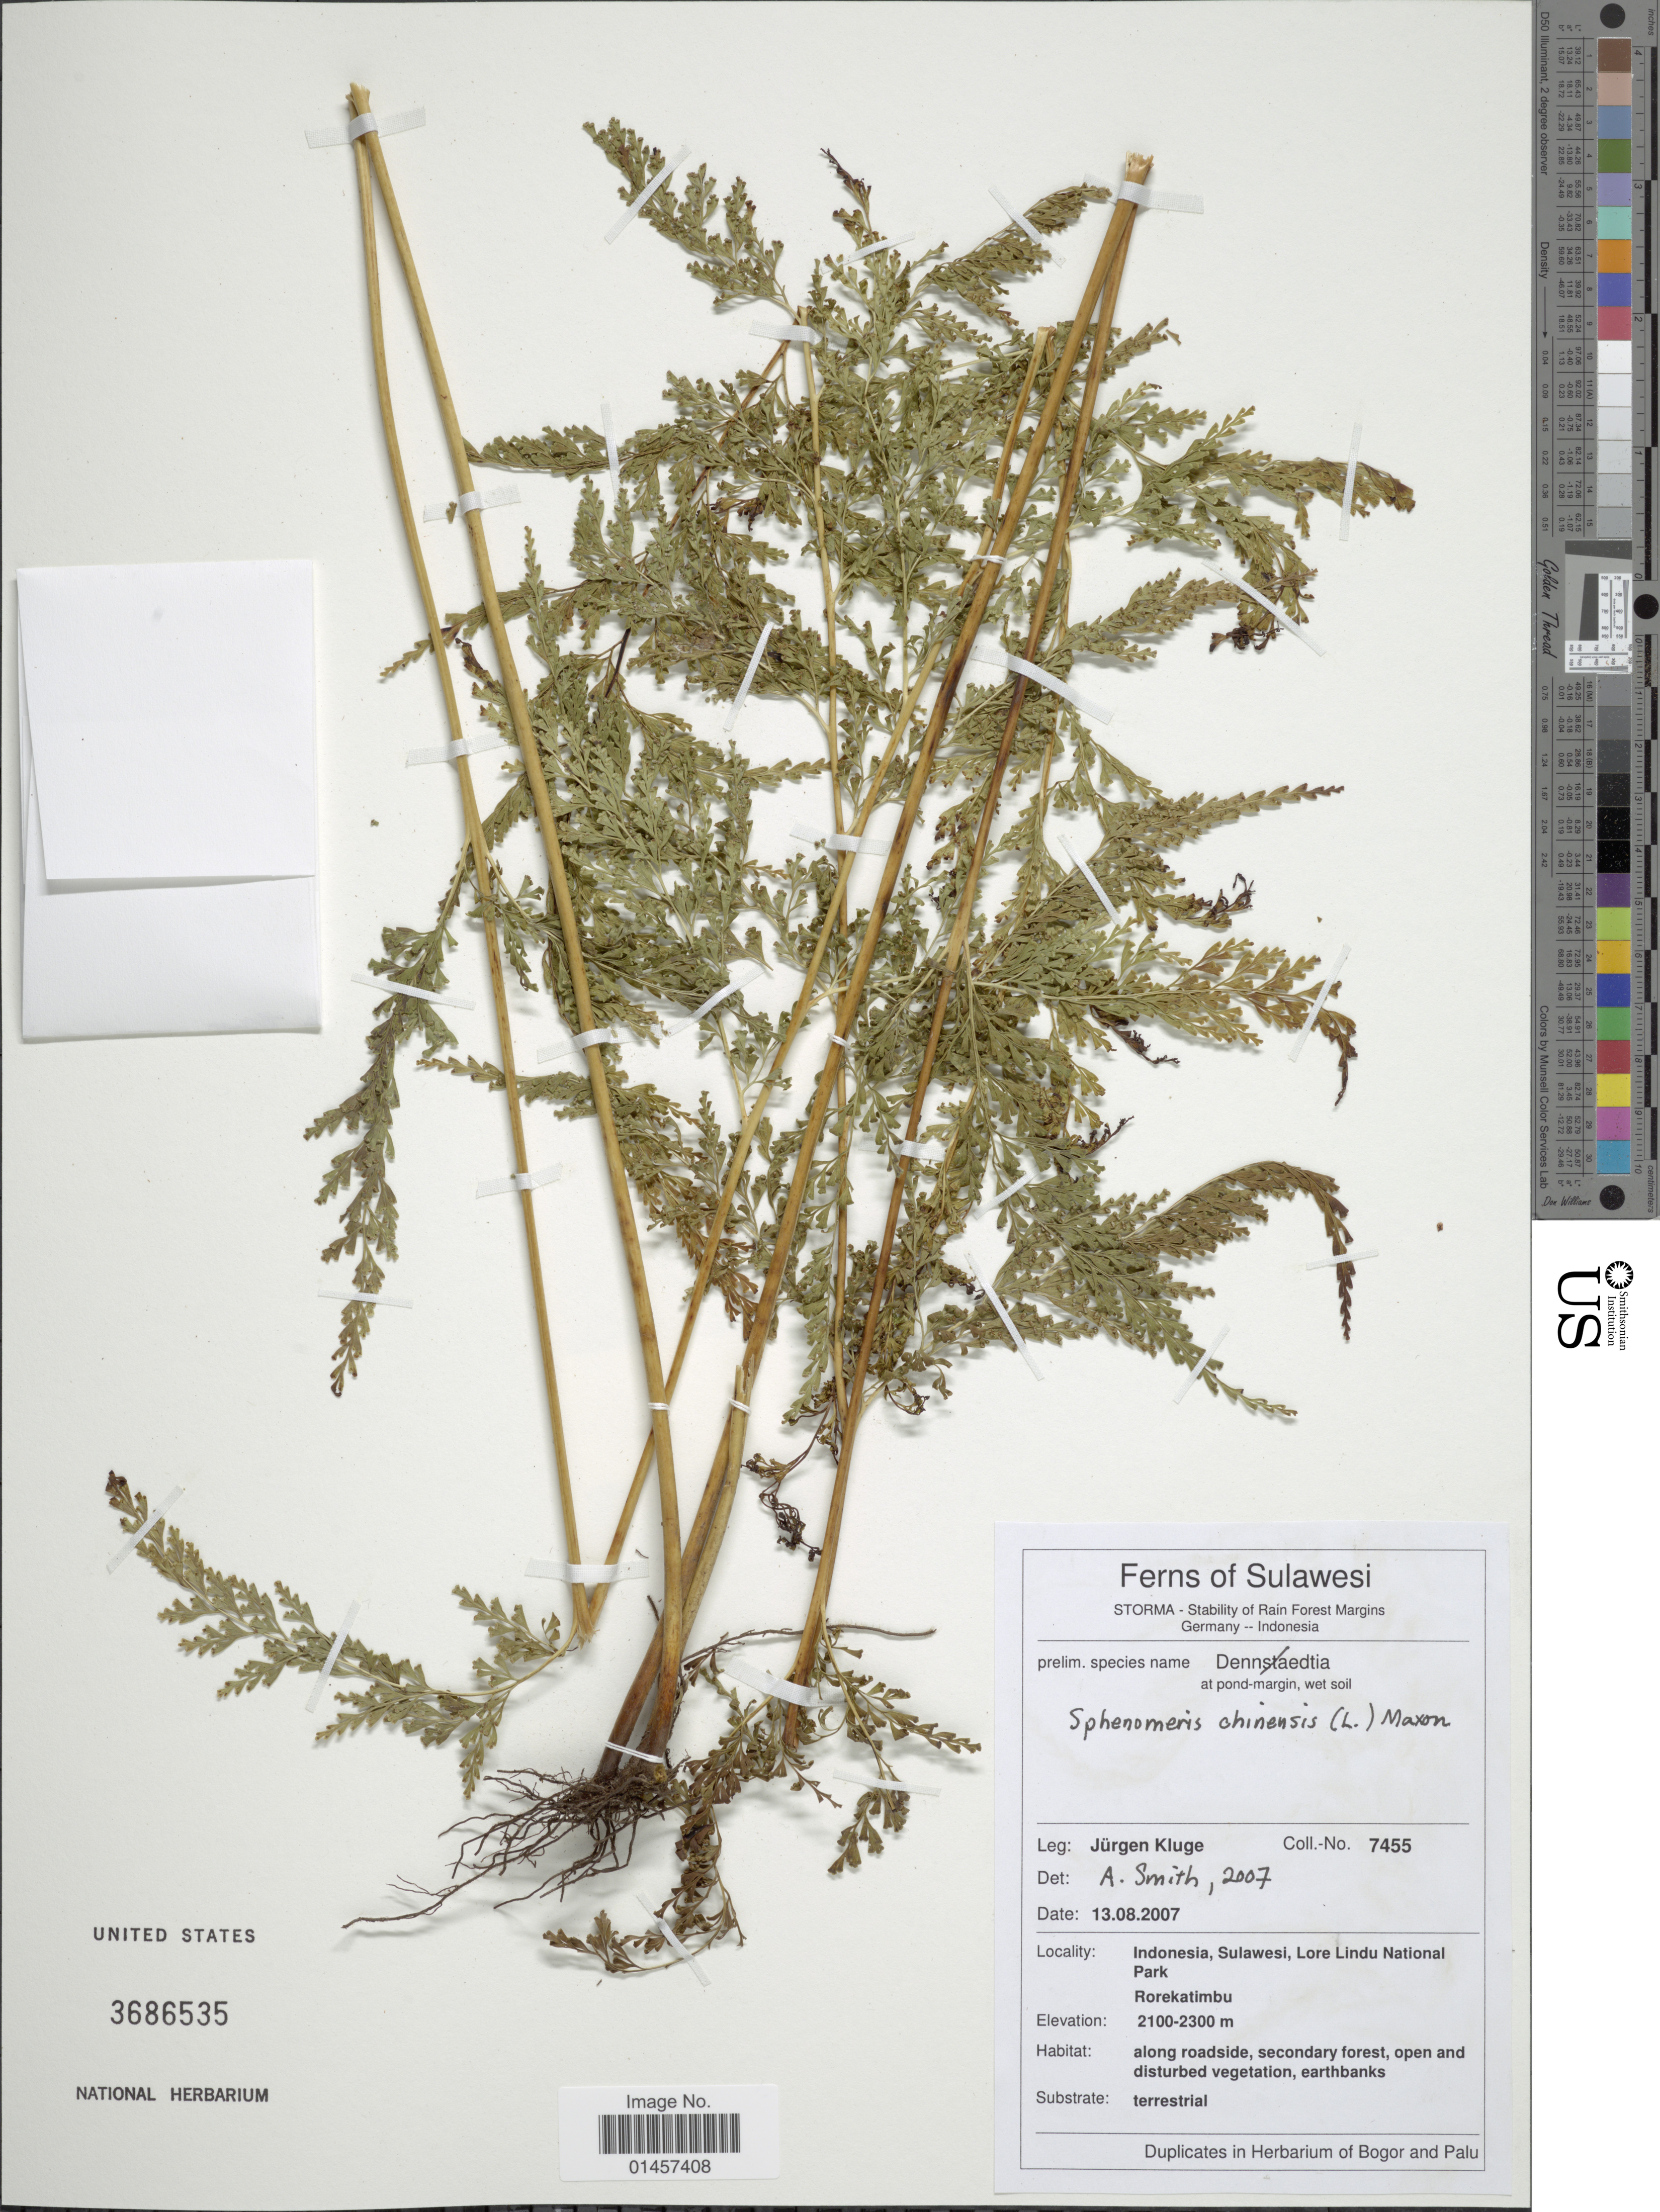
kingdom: Plantae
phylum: Tracheophyta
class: Polypodiopsida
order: Polypodiales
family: Lindsaeaceae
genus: Sphenomeris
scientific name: Sphenomeris chinensis var. chinensis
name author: (L.) Maxon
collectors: J. Kluge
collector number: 7455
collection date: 2007-08-13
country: Indonesia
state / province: Sulawesi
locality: Sulawesi, Lore Lindu National Park, Rorekatimbu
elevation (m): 2100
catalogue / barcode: US 3686535